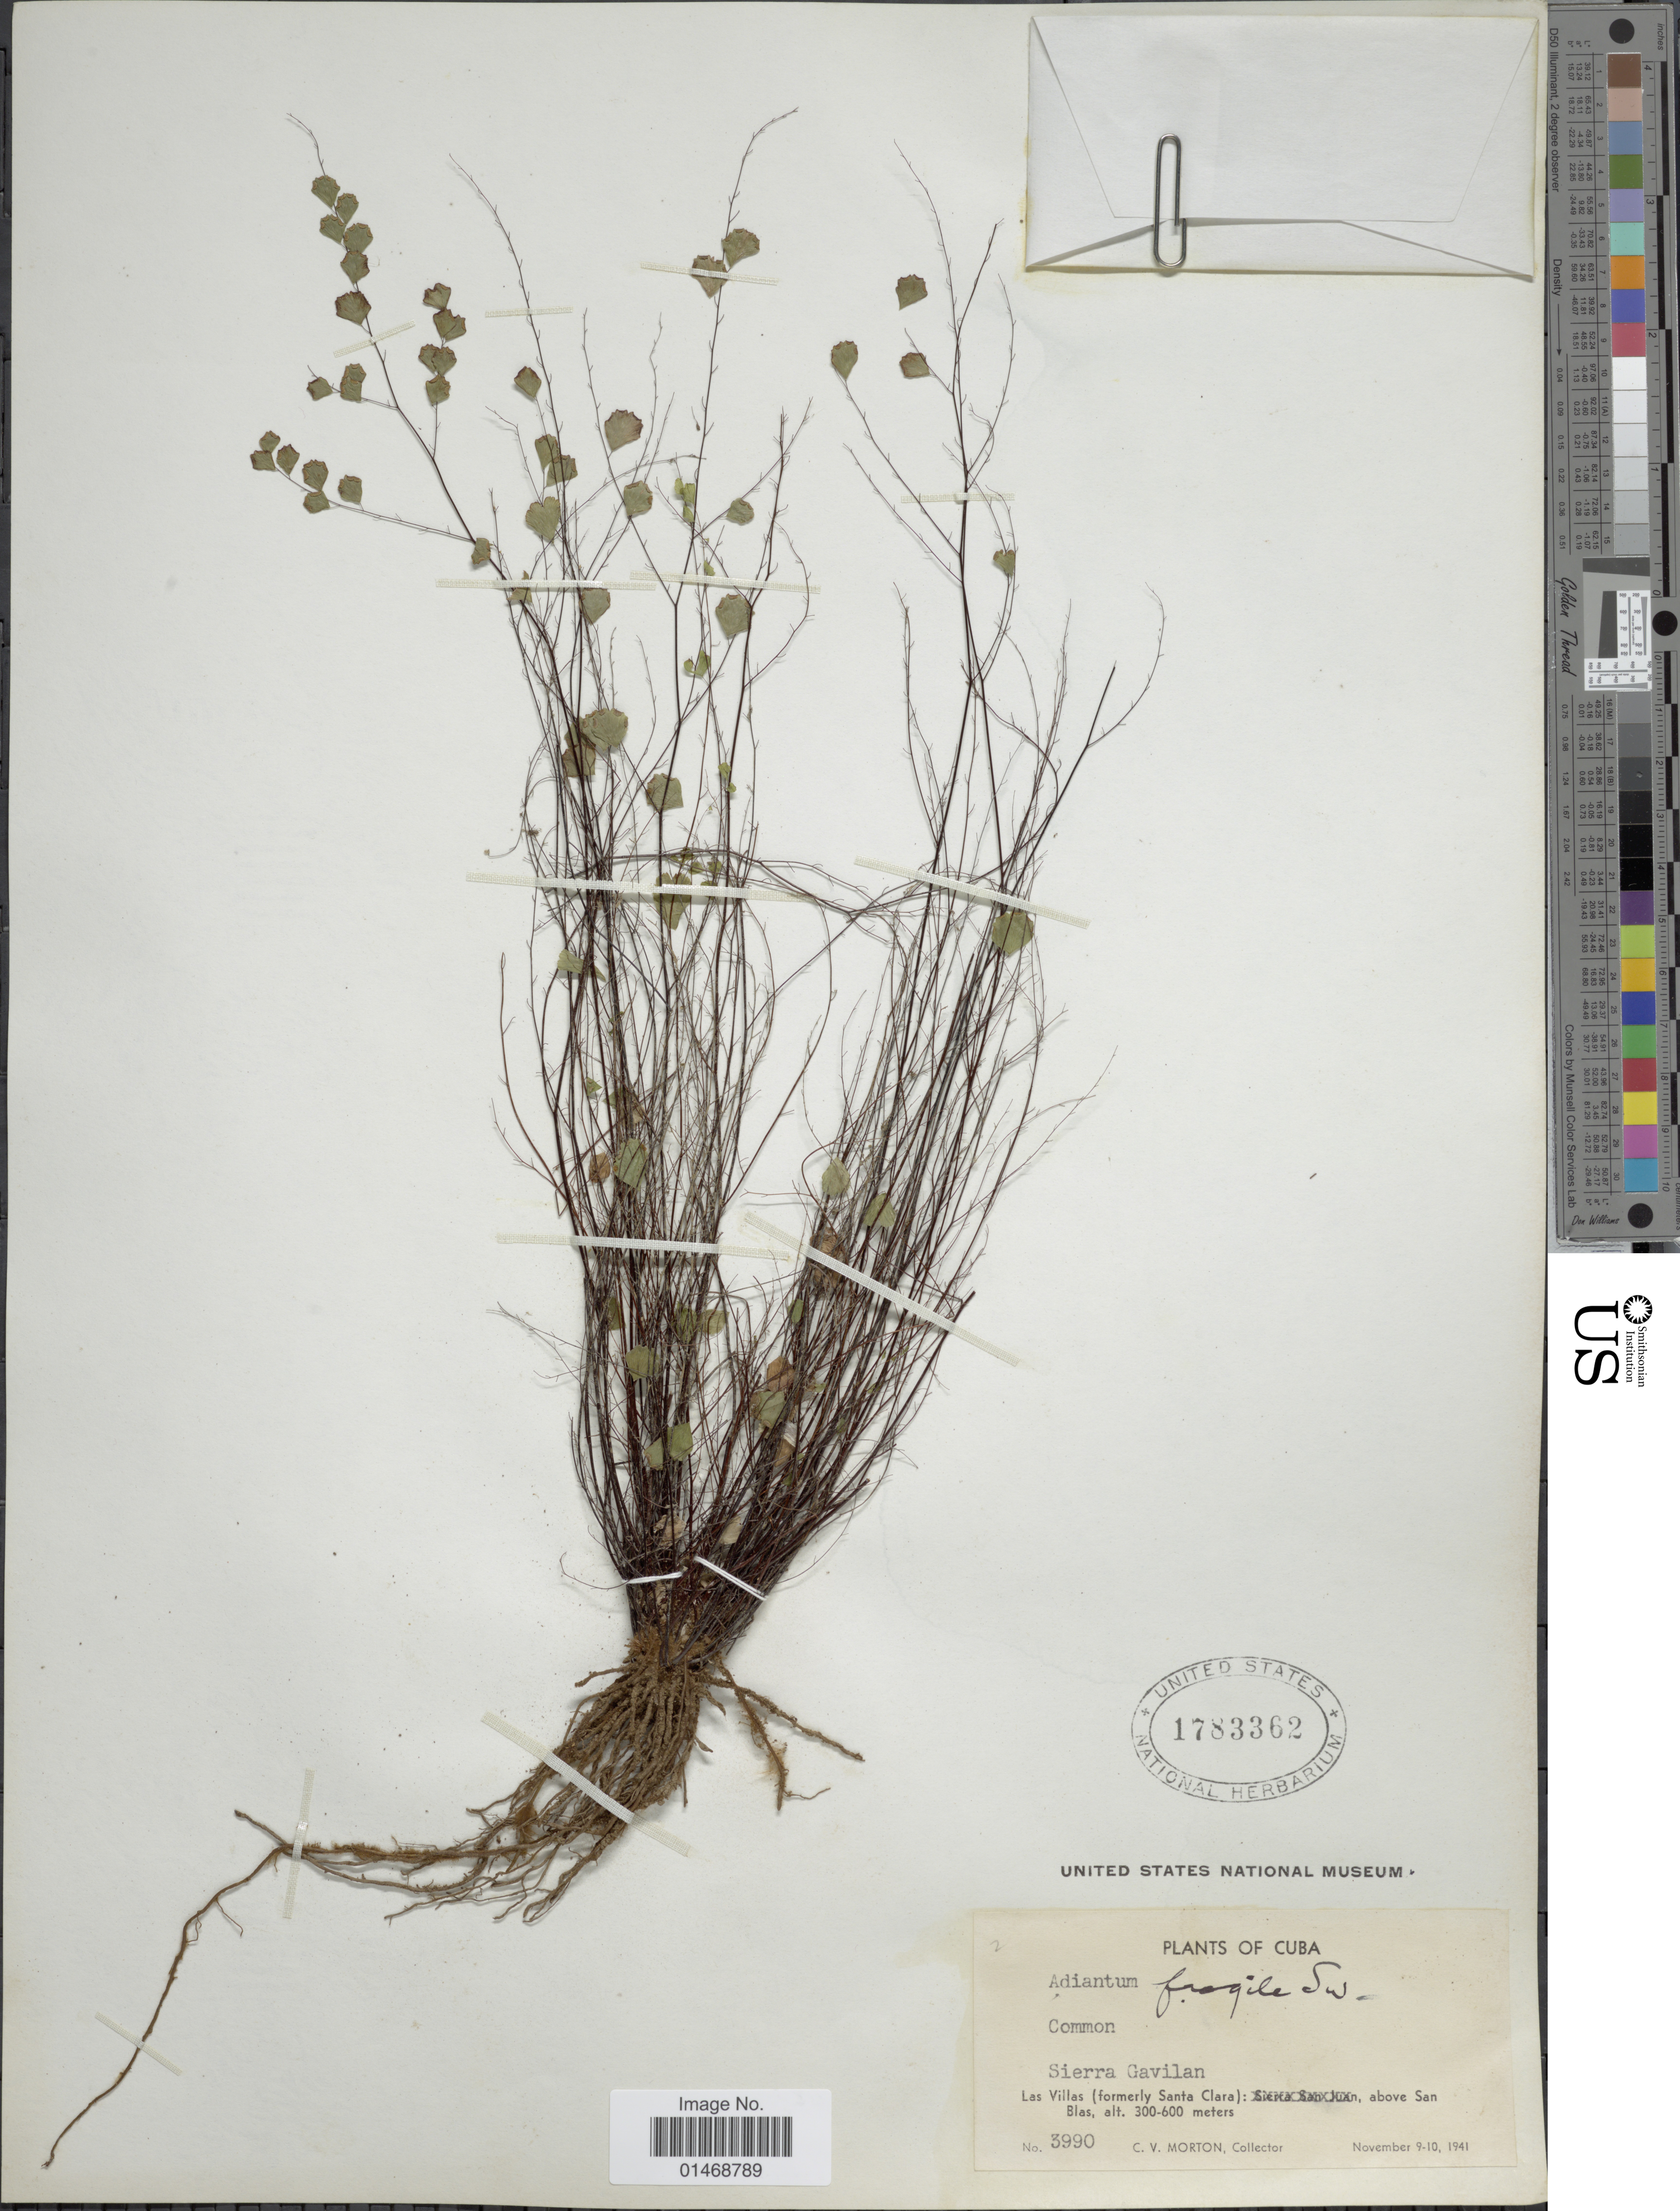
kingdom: Plantae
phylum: Tracheophyta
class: Polypodiopsida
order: Polypodiales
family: Pteridaceae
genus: Adiantum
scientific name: Adiantum fragile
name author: Sw.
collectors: C. V. Morton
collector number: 3990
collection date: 1941-11-09/1941-11-10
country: Cuba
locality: (formerly Santa Clara): Sierra San Gavilan, above San Blas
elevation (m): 300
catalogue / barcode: US 1783362